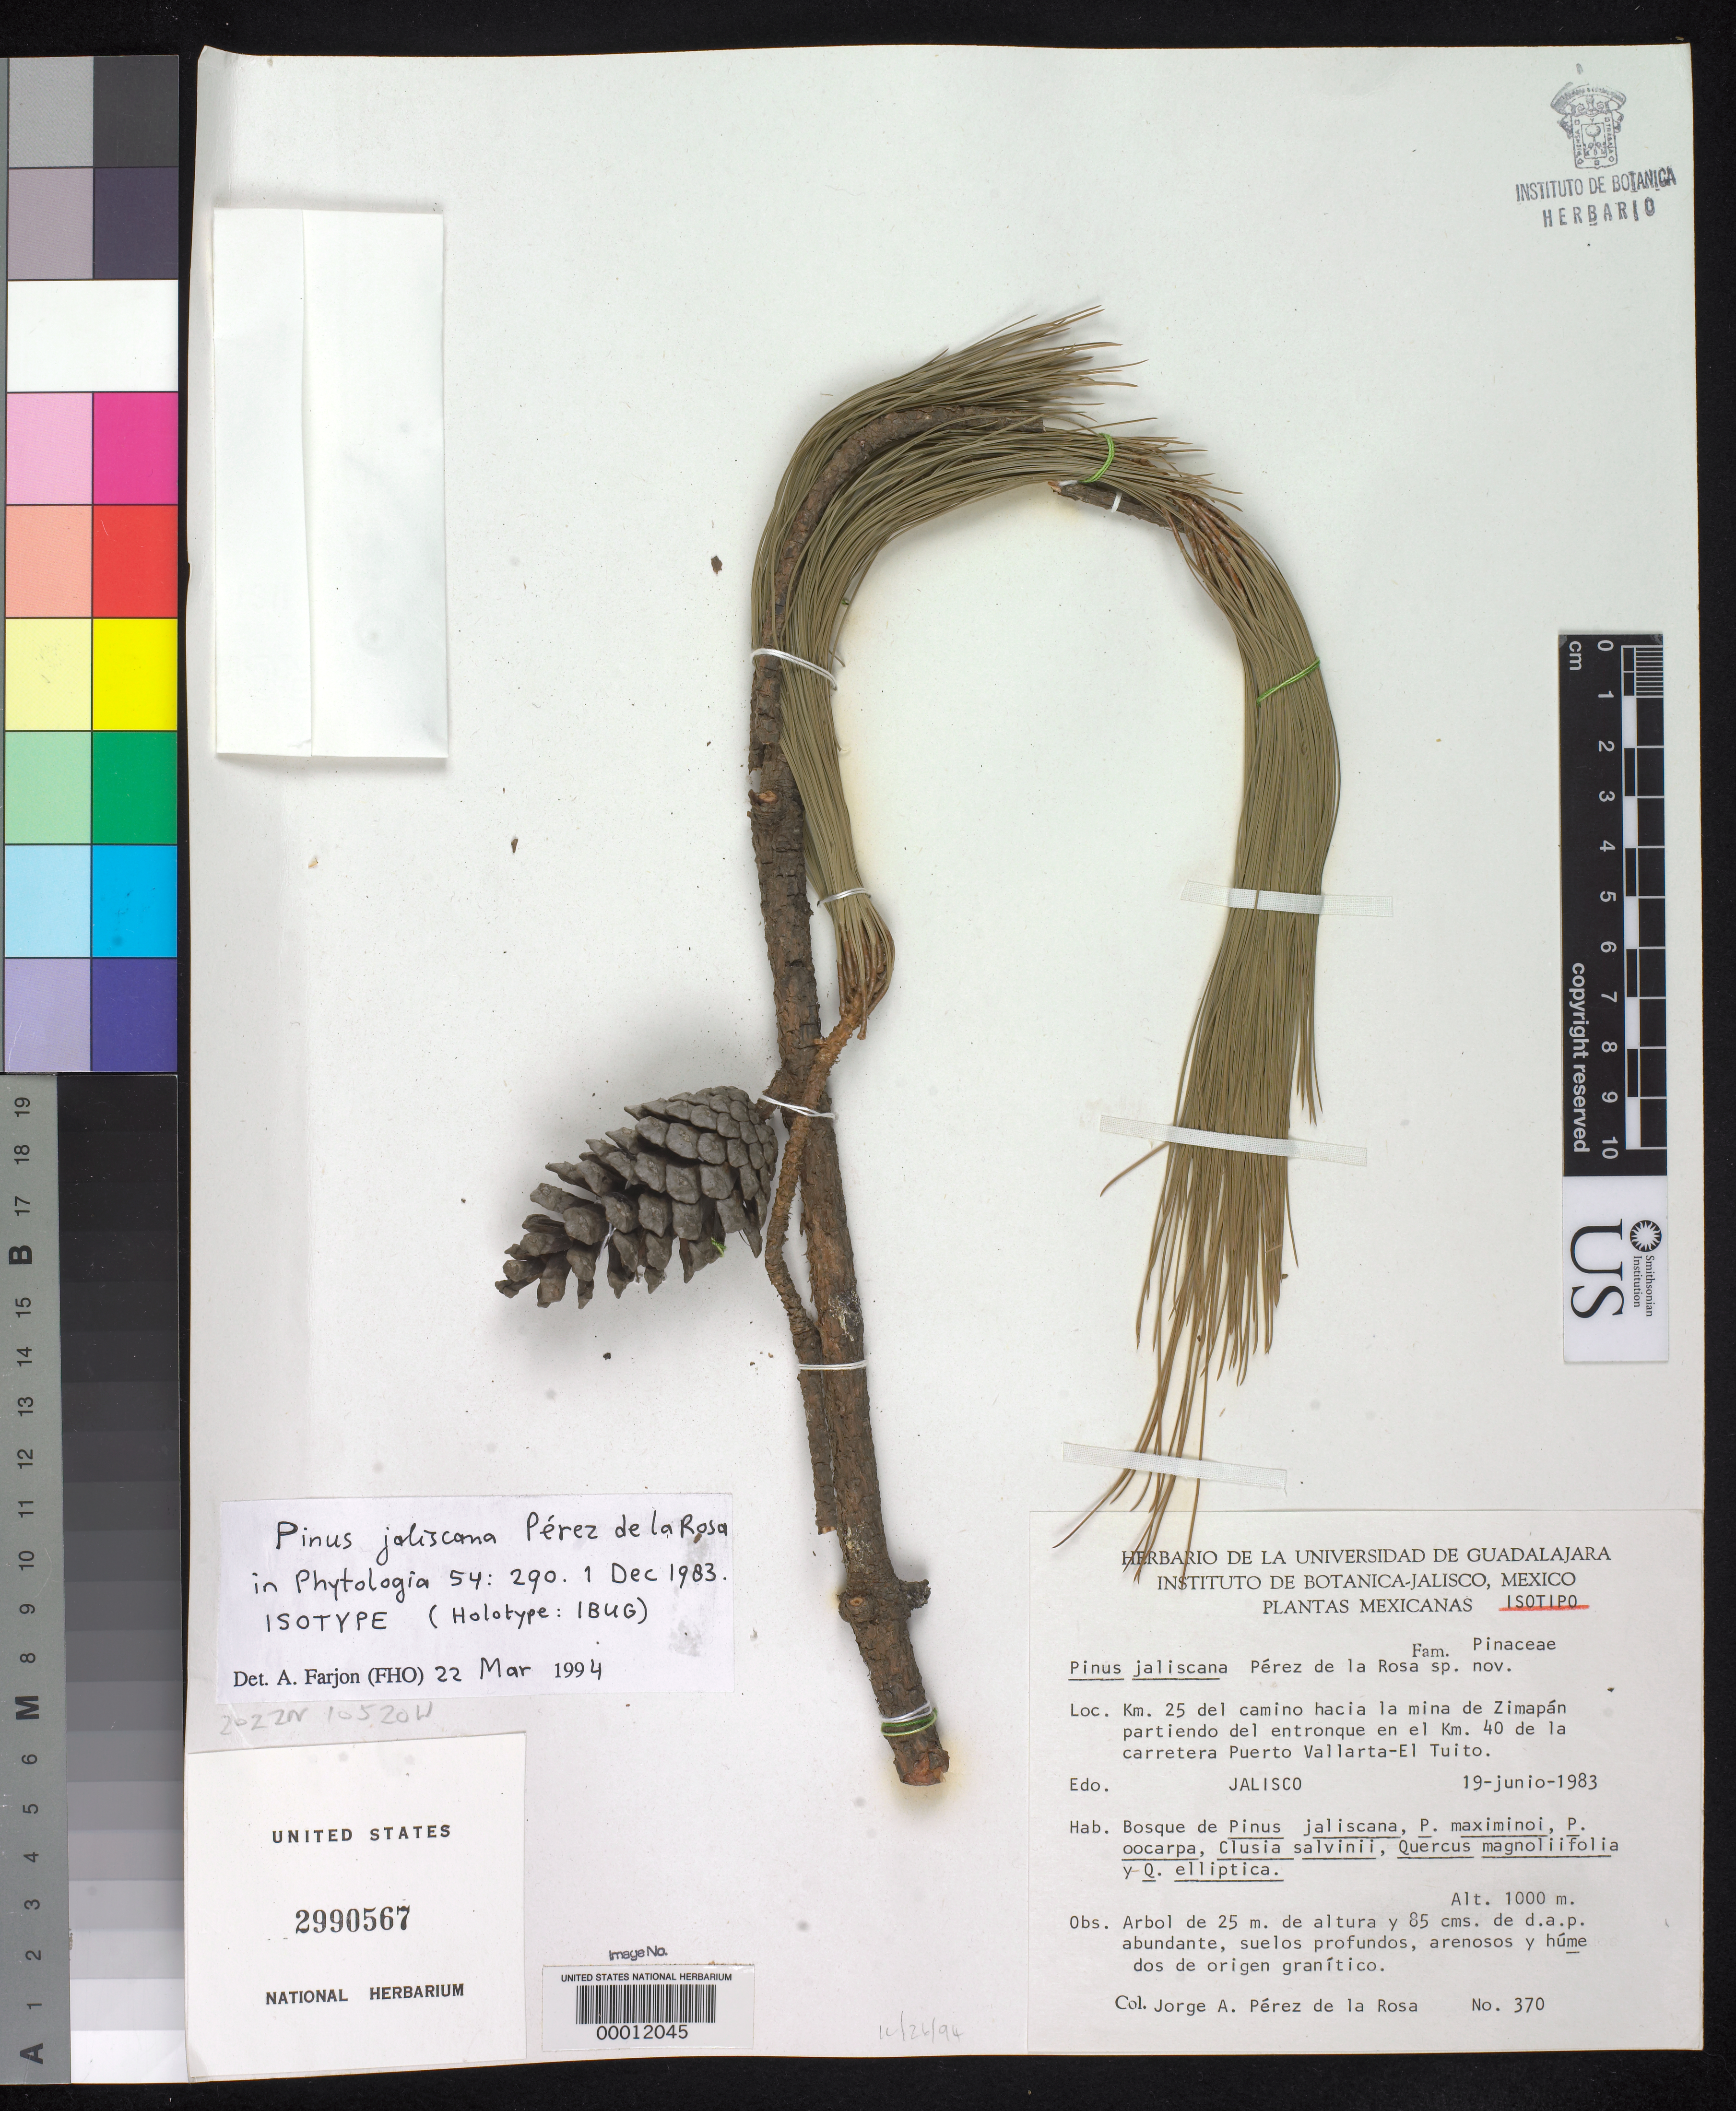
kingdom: Plantae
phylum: Tracheophyta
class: Pinopsida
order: Pinales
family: Pinaceae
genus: Pinus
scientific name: Pinus jaliscana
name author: Pérez de la Rosa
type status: Isotype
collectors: J. A. Pérez de la Rosa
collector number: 370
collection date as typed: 19 Jun 1983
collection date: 1983-06-19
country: Mexico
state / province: Jalisco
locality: Km 25 del camino Hacia la Mina de Zimapan partiendo del Entronque en el km 40 de la carretera Puerto Vallarta - El Tuito.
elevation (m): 1000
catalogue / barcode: US 2990567